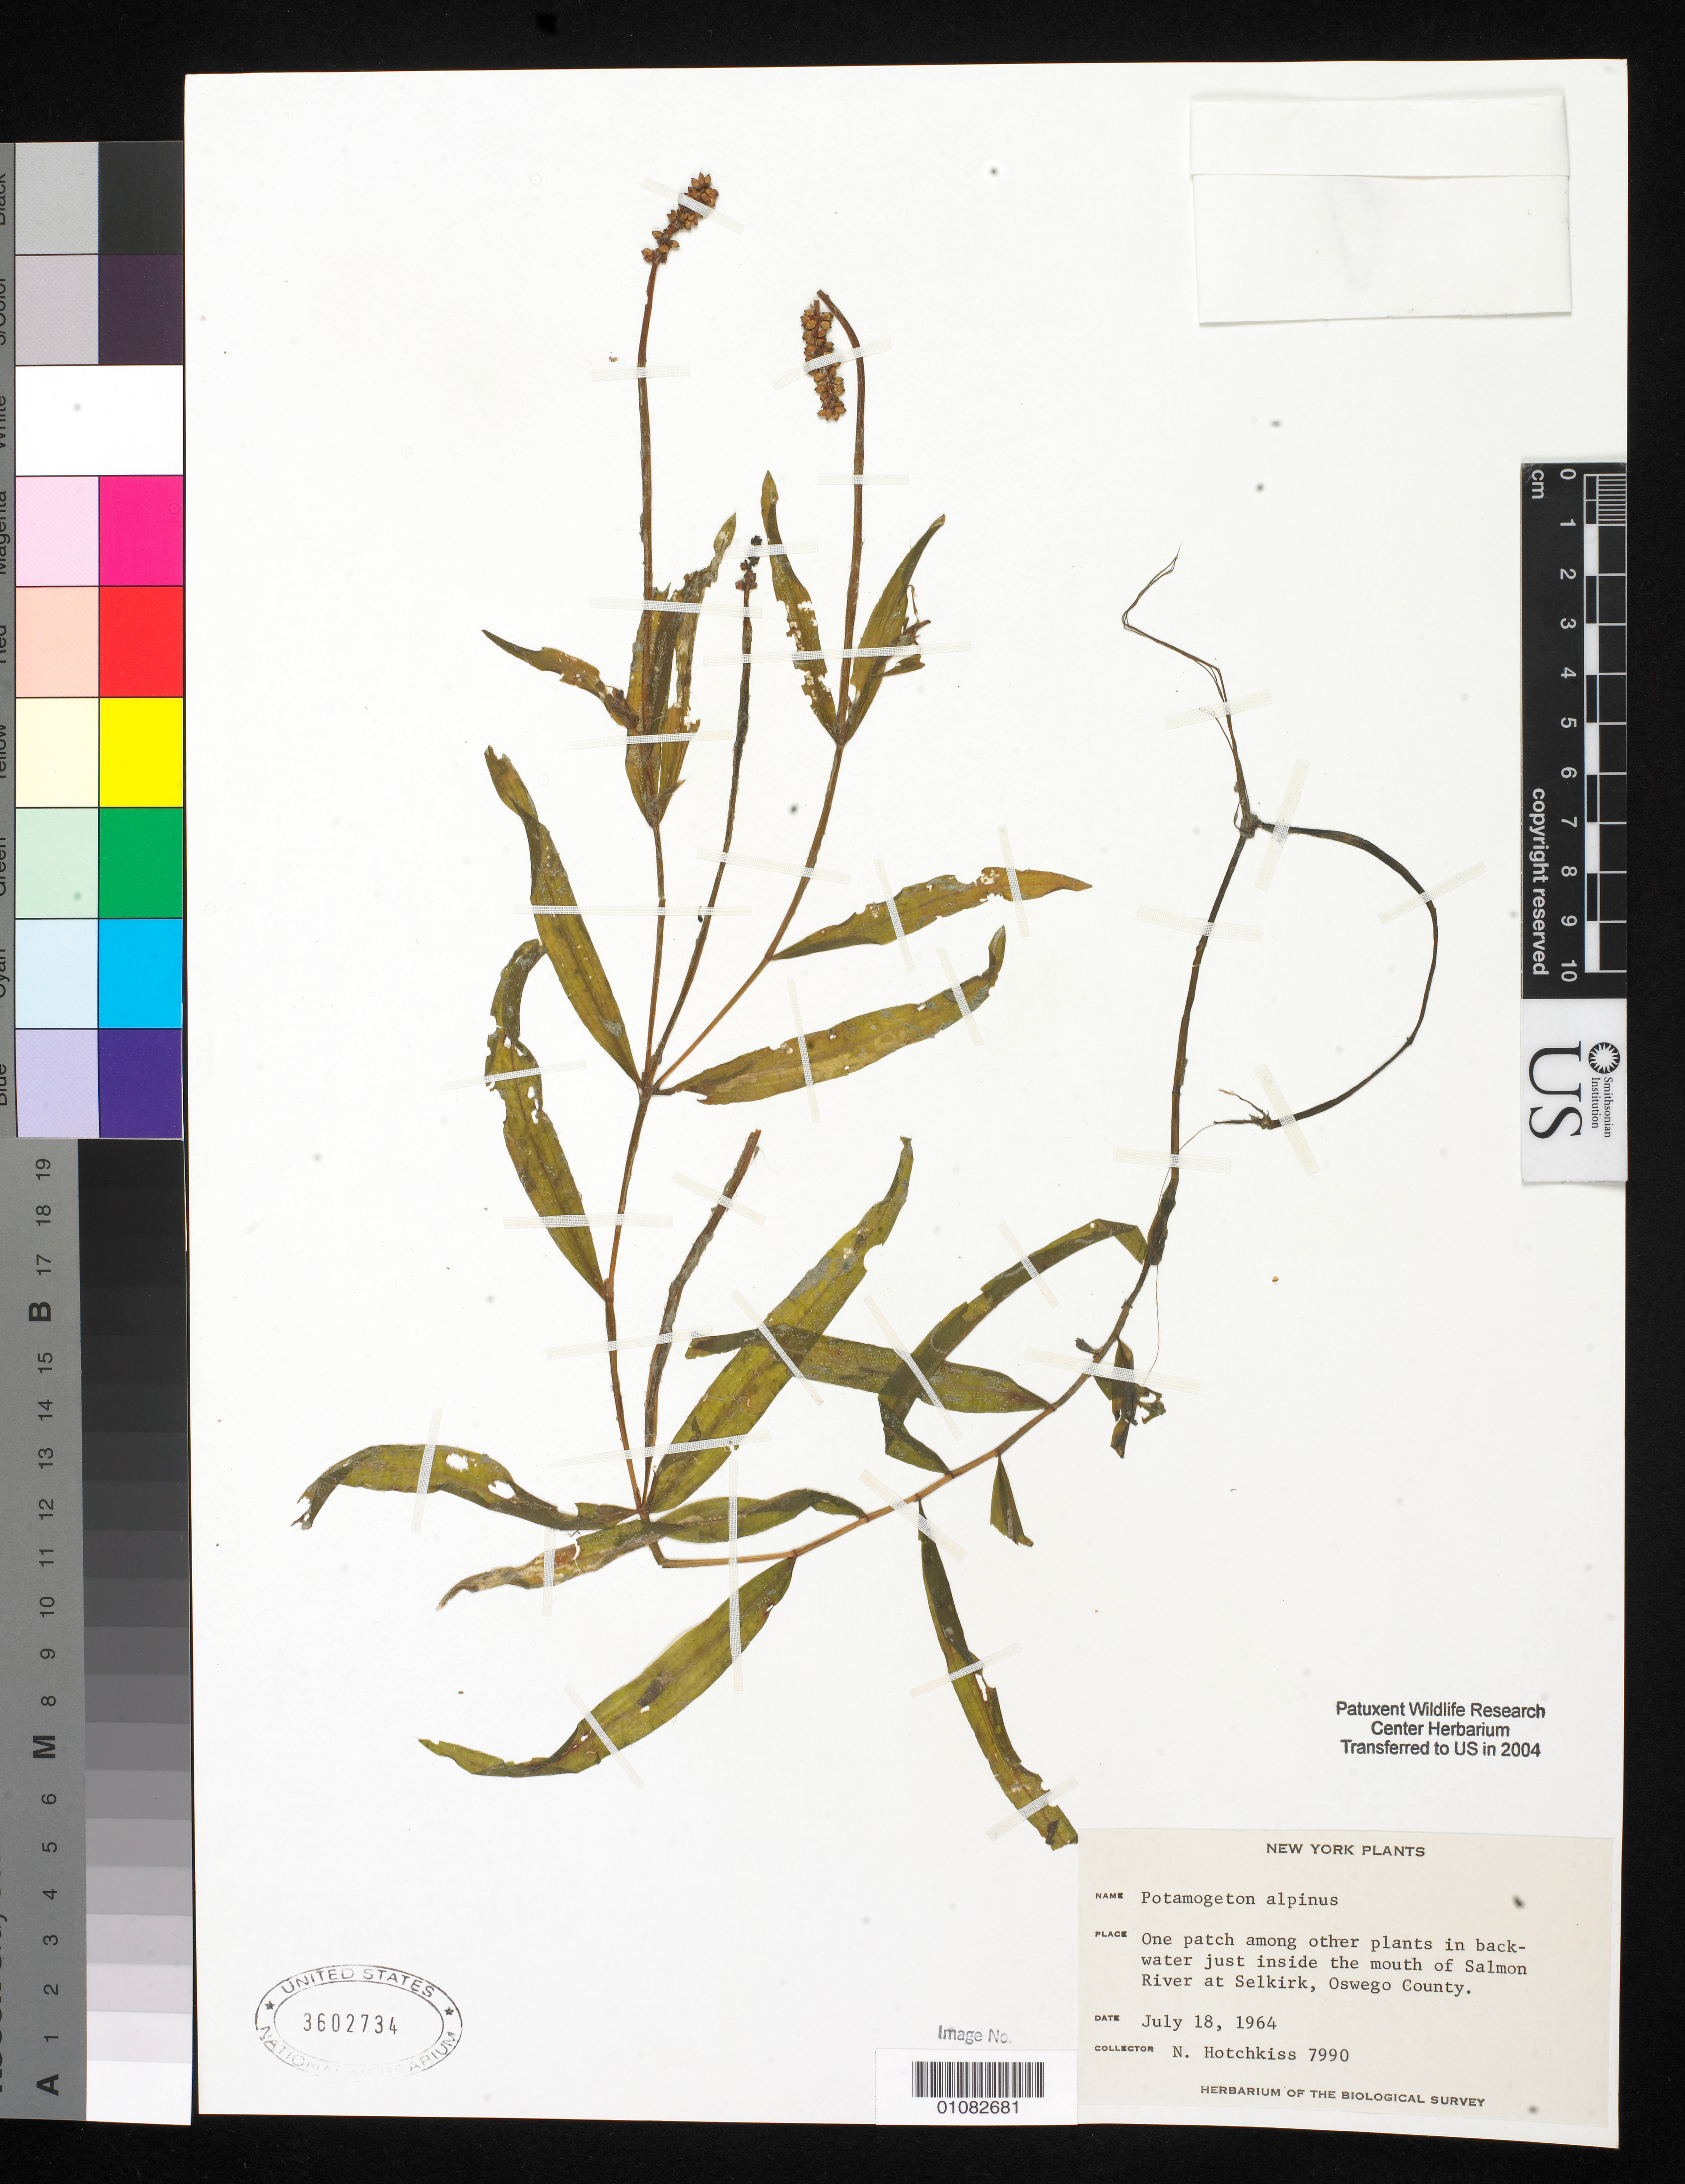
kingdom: Plantae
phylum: Tracheophyta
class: Liliopsida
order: Alismatales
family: Potamogetonaceae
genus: Potamogeton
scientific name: Potamogeton alpinus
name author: Balb.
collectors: N. Hotchkiss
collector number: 7990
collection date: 1964-07-18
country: United States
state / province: New York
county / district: Oswego County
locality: mouth of Salmon River at Selkirk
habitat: One patch among other plants in the backwater just inside the mouth of the river.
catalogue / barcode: US 3602734